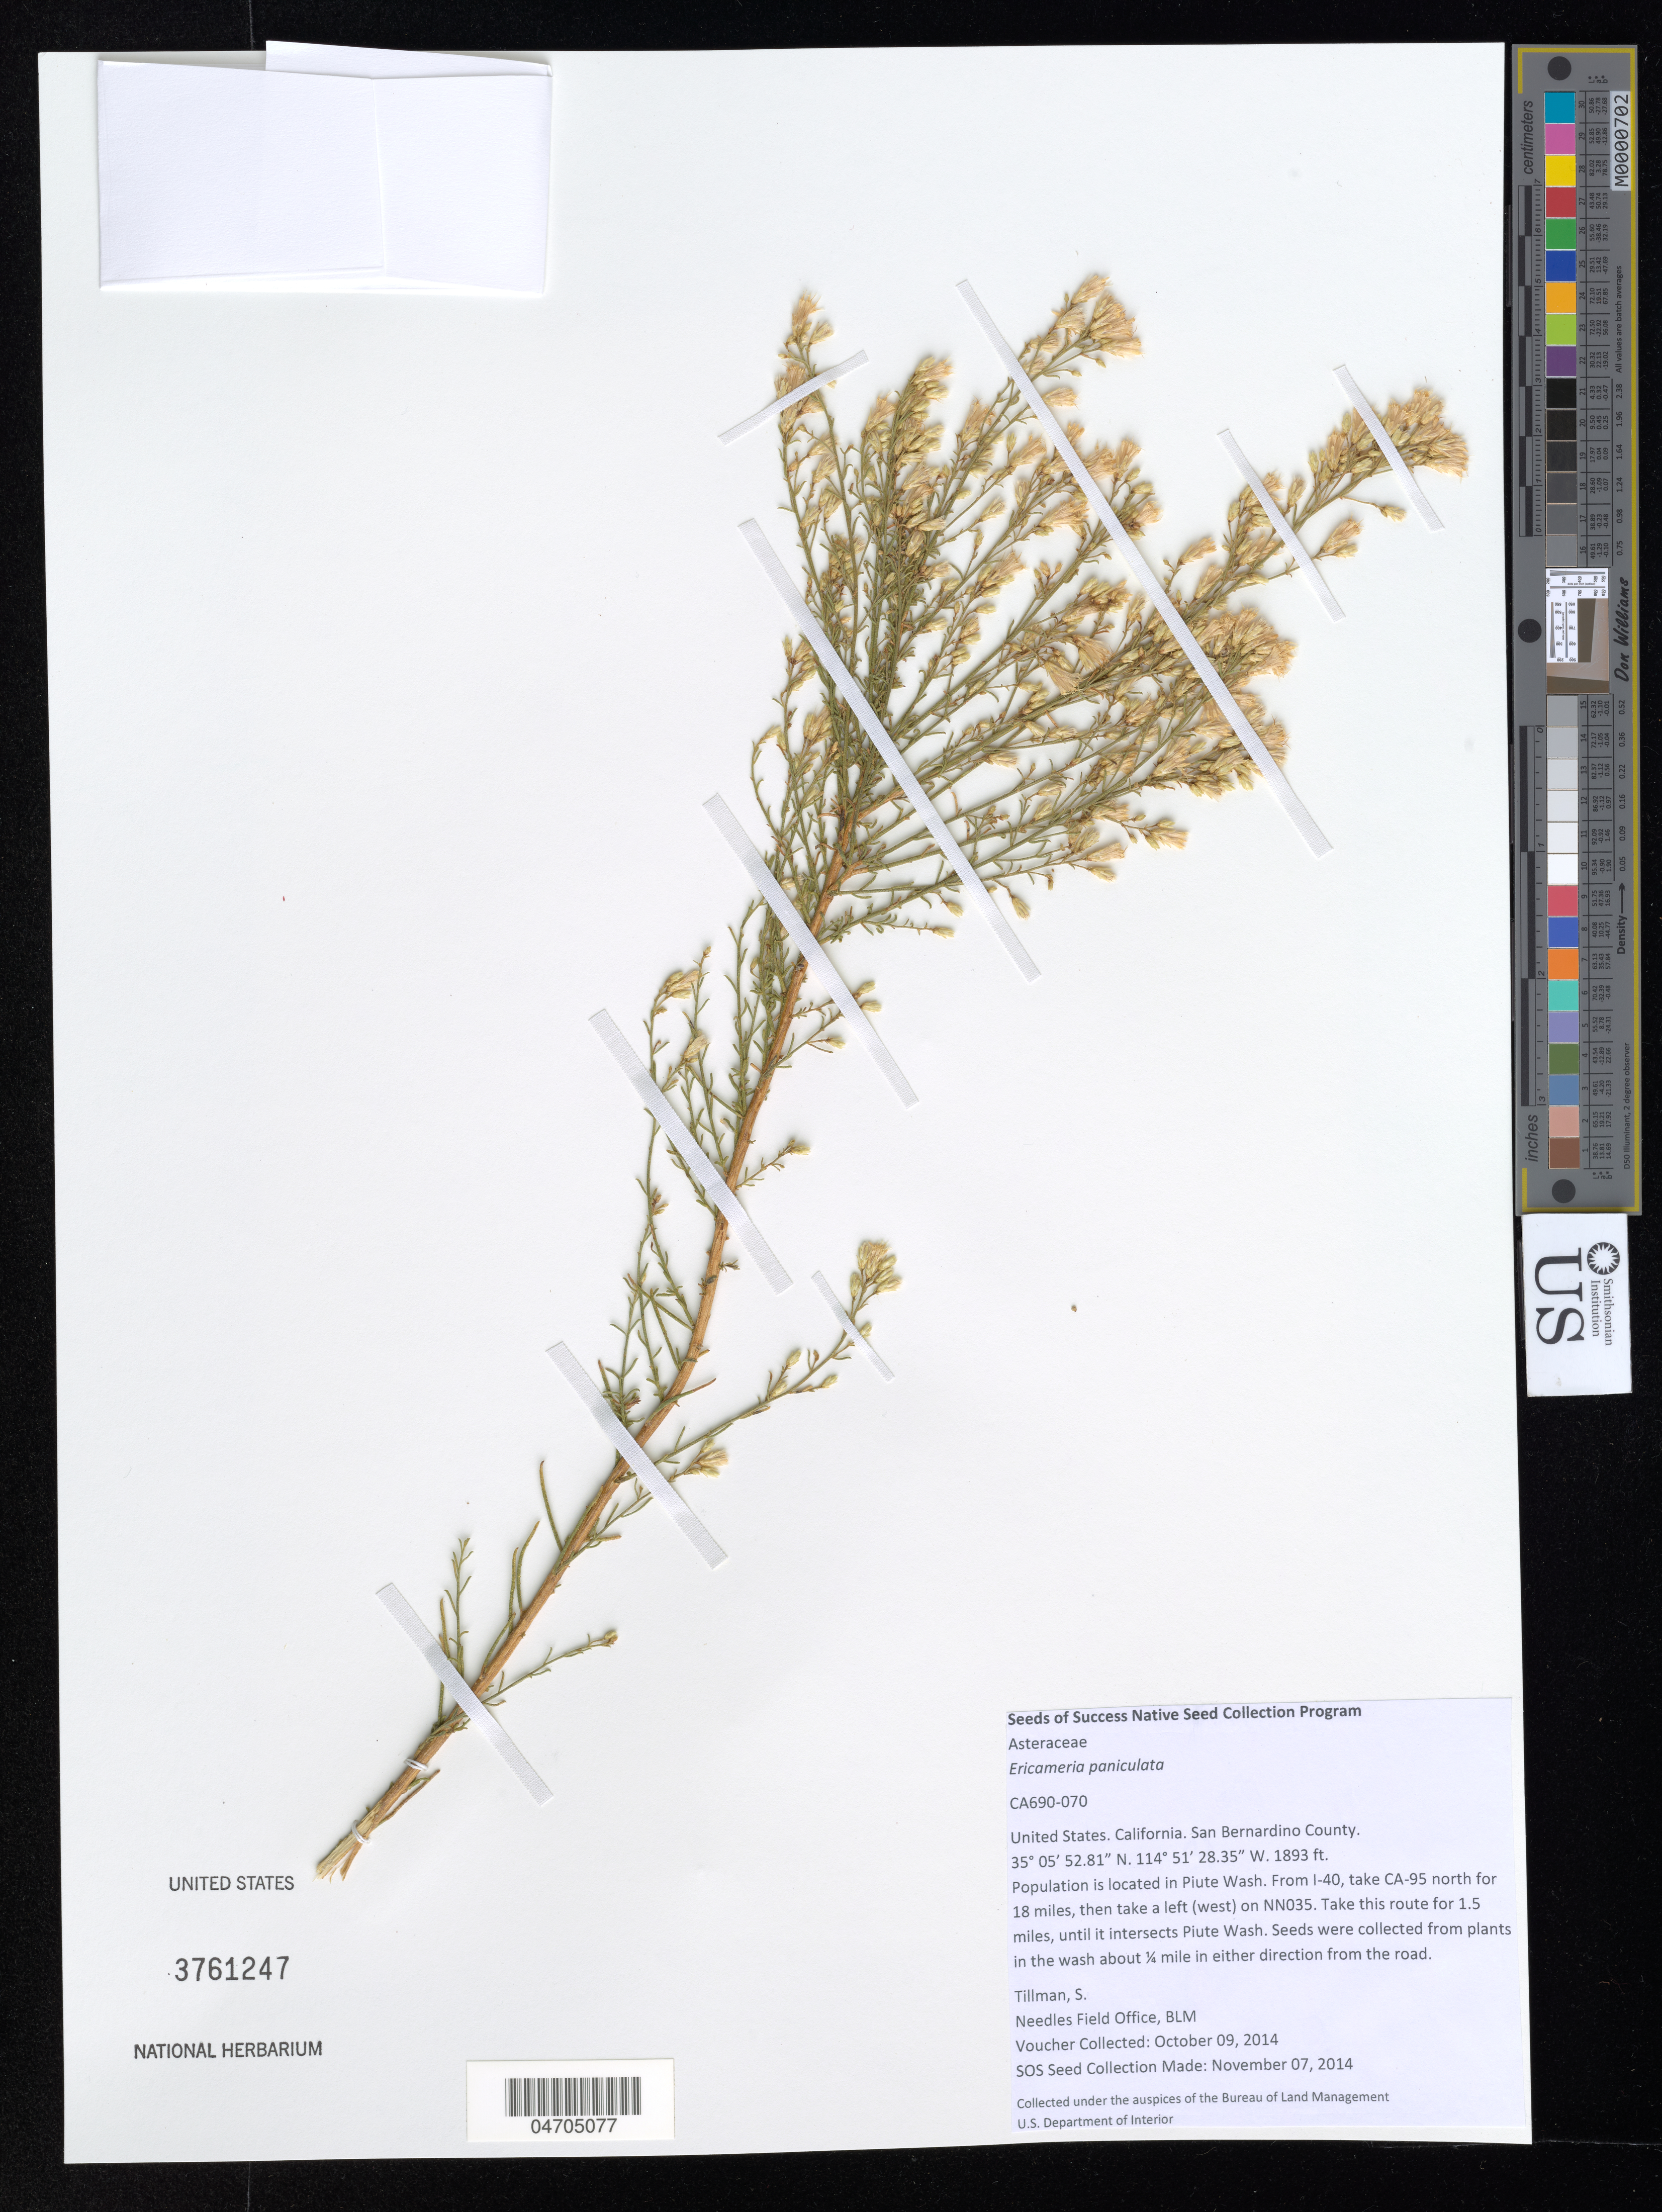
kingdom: Plantae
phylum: Tracheophyta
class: Magnoliopsida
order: Asterales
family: Asteraceae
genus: Ericameria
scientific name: Ericameria paniculata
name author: (A. Gray) Rydb.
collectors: S. Tillman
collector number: CA690-070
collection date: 2014-10-09/2014-11-07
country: United States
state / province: California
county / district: San Bernardino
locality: San Bernardino County. Population is located in Piute Wash. From I-40, take CA-95 north for 18 miles, then take a left (west) on NN035. Take this route for 1.5 miles, until it intersects Piute Wash. Seeds were collected from plants in the wash about ¼ mile in either direction from the road.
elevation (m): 577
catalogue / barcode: US 3761247